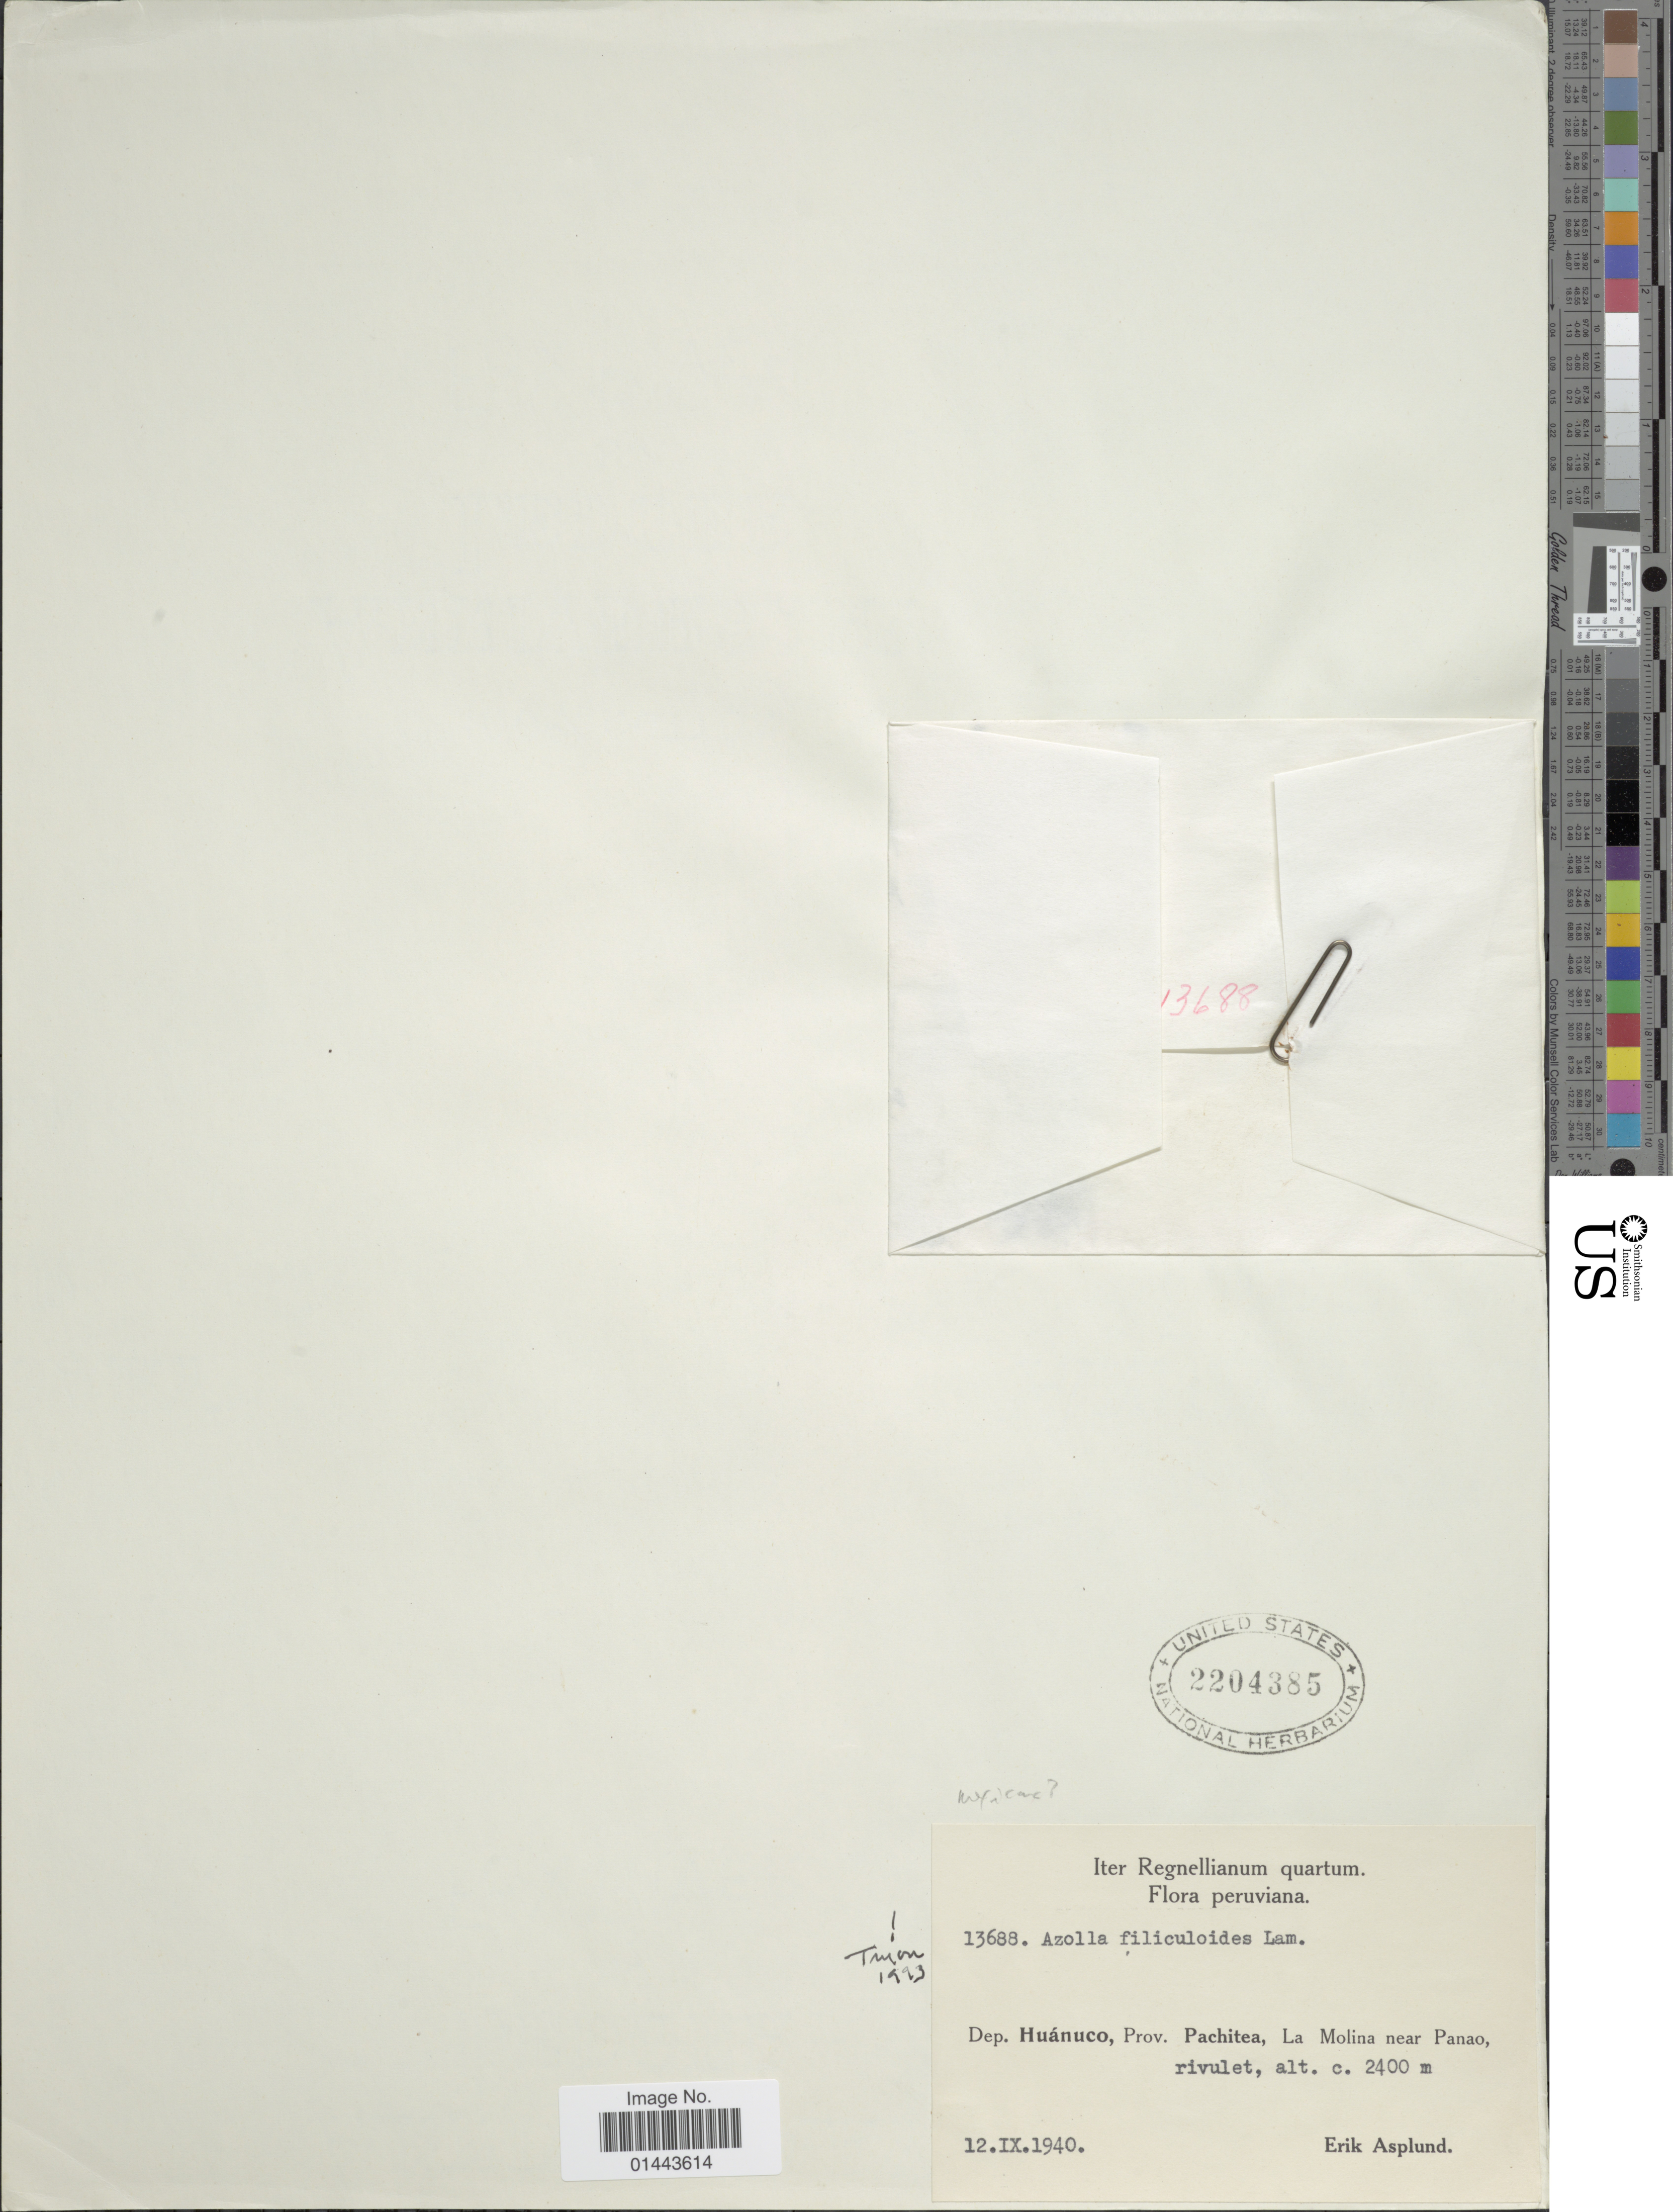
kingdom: Plantae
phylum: Tracheophyta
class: Polypodiopsida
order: Salviniales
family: Salviniaceae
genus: Azolla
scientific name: Azolla mexicana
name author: C. Presl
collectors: E. Asplund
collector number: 13688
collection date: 1940-09-12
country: Peru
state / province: Huánuco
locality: Pachitea, La Molina near Panao, rivulet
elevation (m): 2400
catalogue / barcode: US 2204385